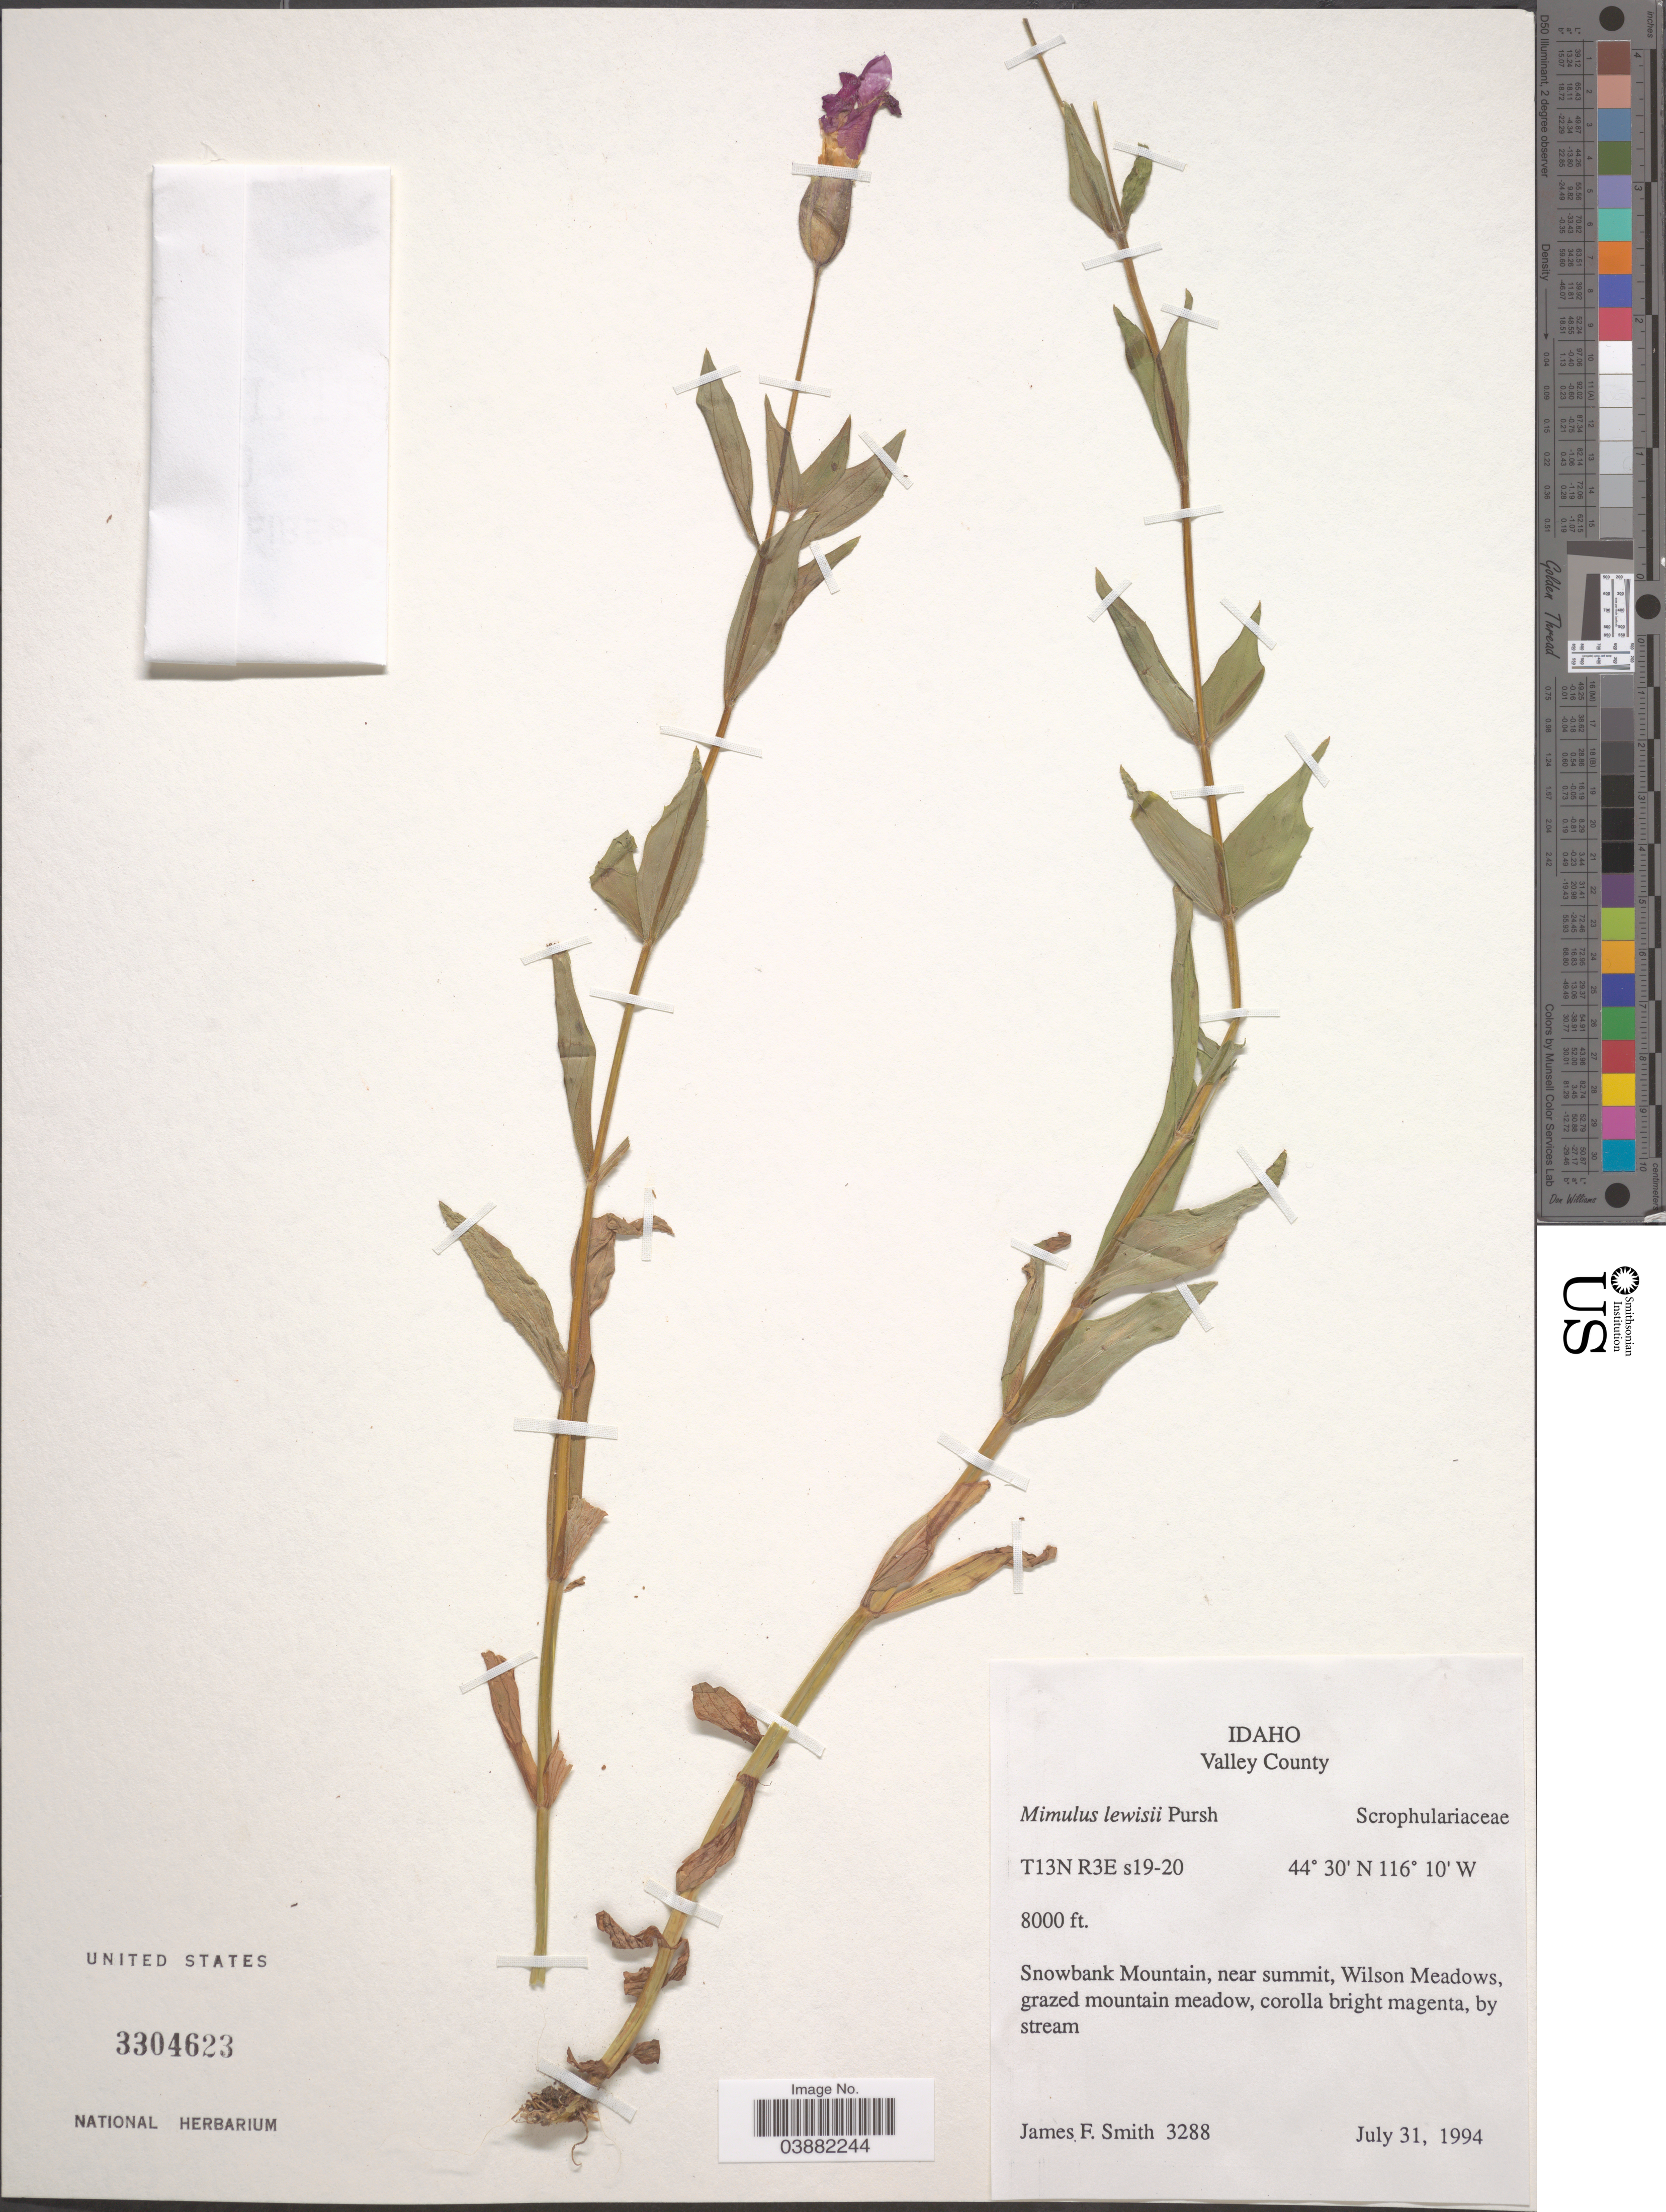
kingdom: Plantae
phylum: Tracheophyta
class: Magnoliopsida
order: Lamiales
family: Phrymaceae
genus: Mimulus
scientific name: Mimulus lewisii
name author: Pursh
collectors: J. F. Smith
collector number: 3288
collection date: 1994-07-31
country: United States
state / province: Idaho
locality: Valley County. Snowbank Mountain, near summit, Wilson Meadows.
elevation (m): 2438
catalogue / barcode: US 3304623